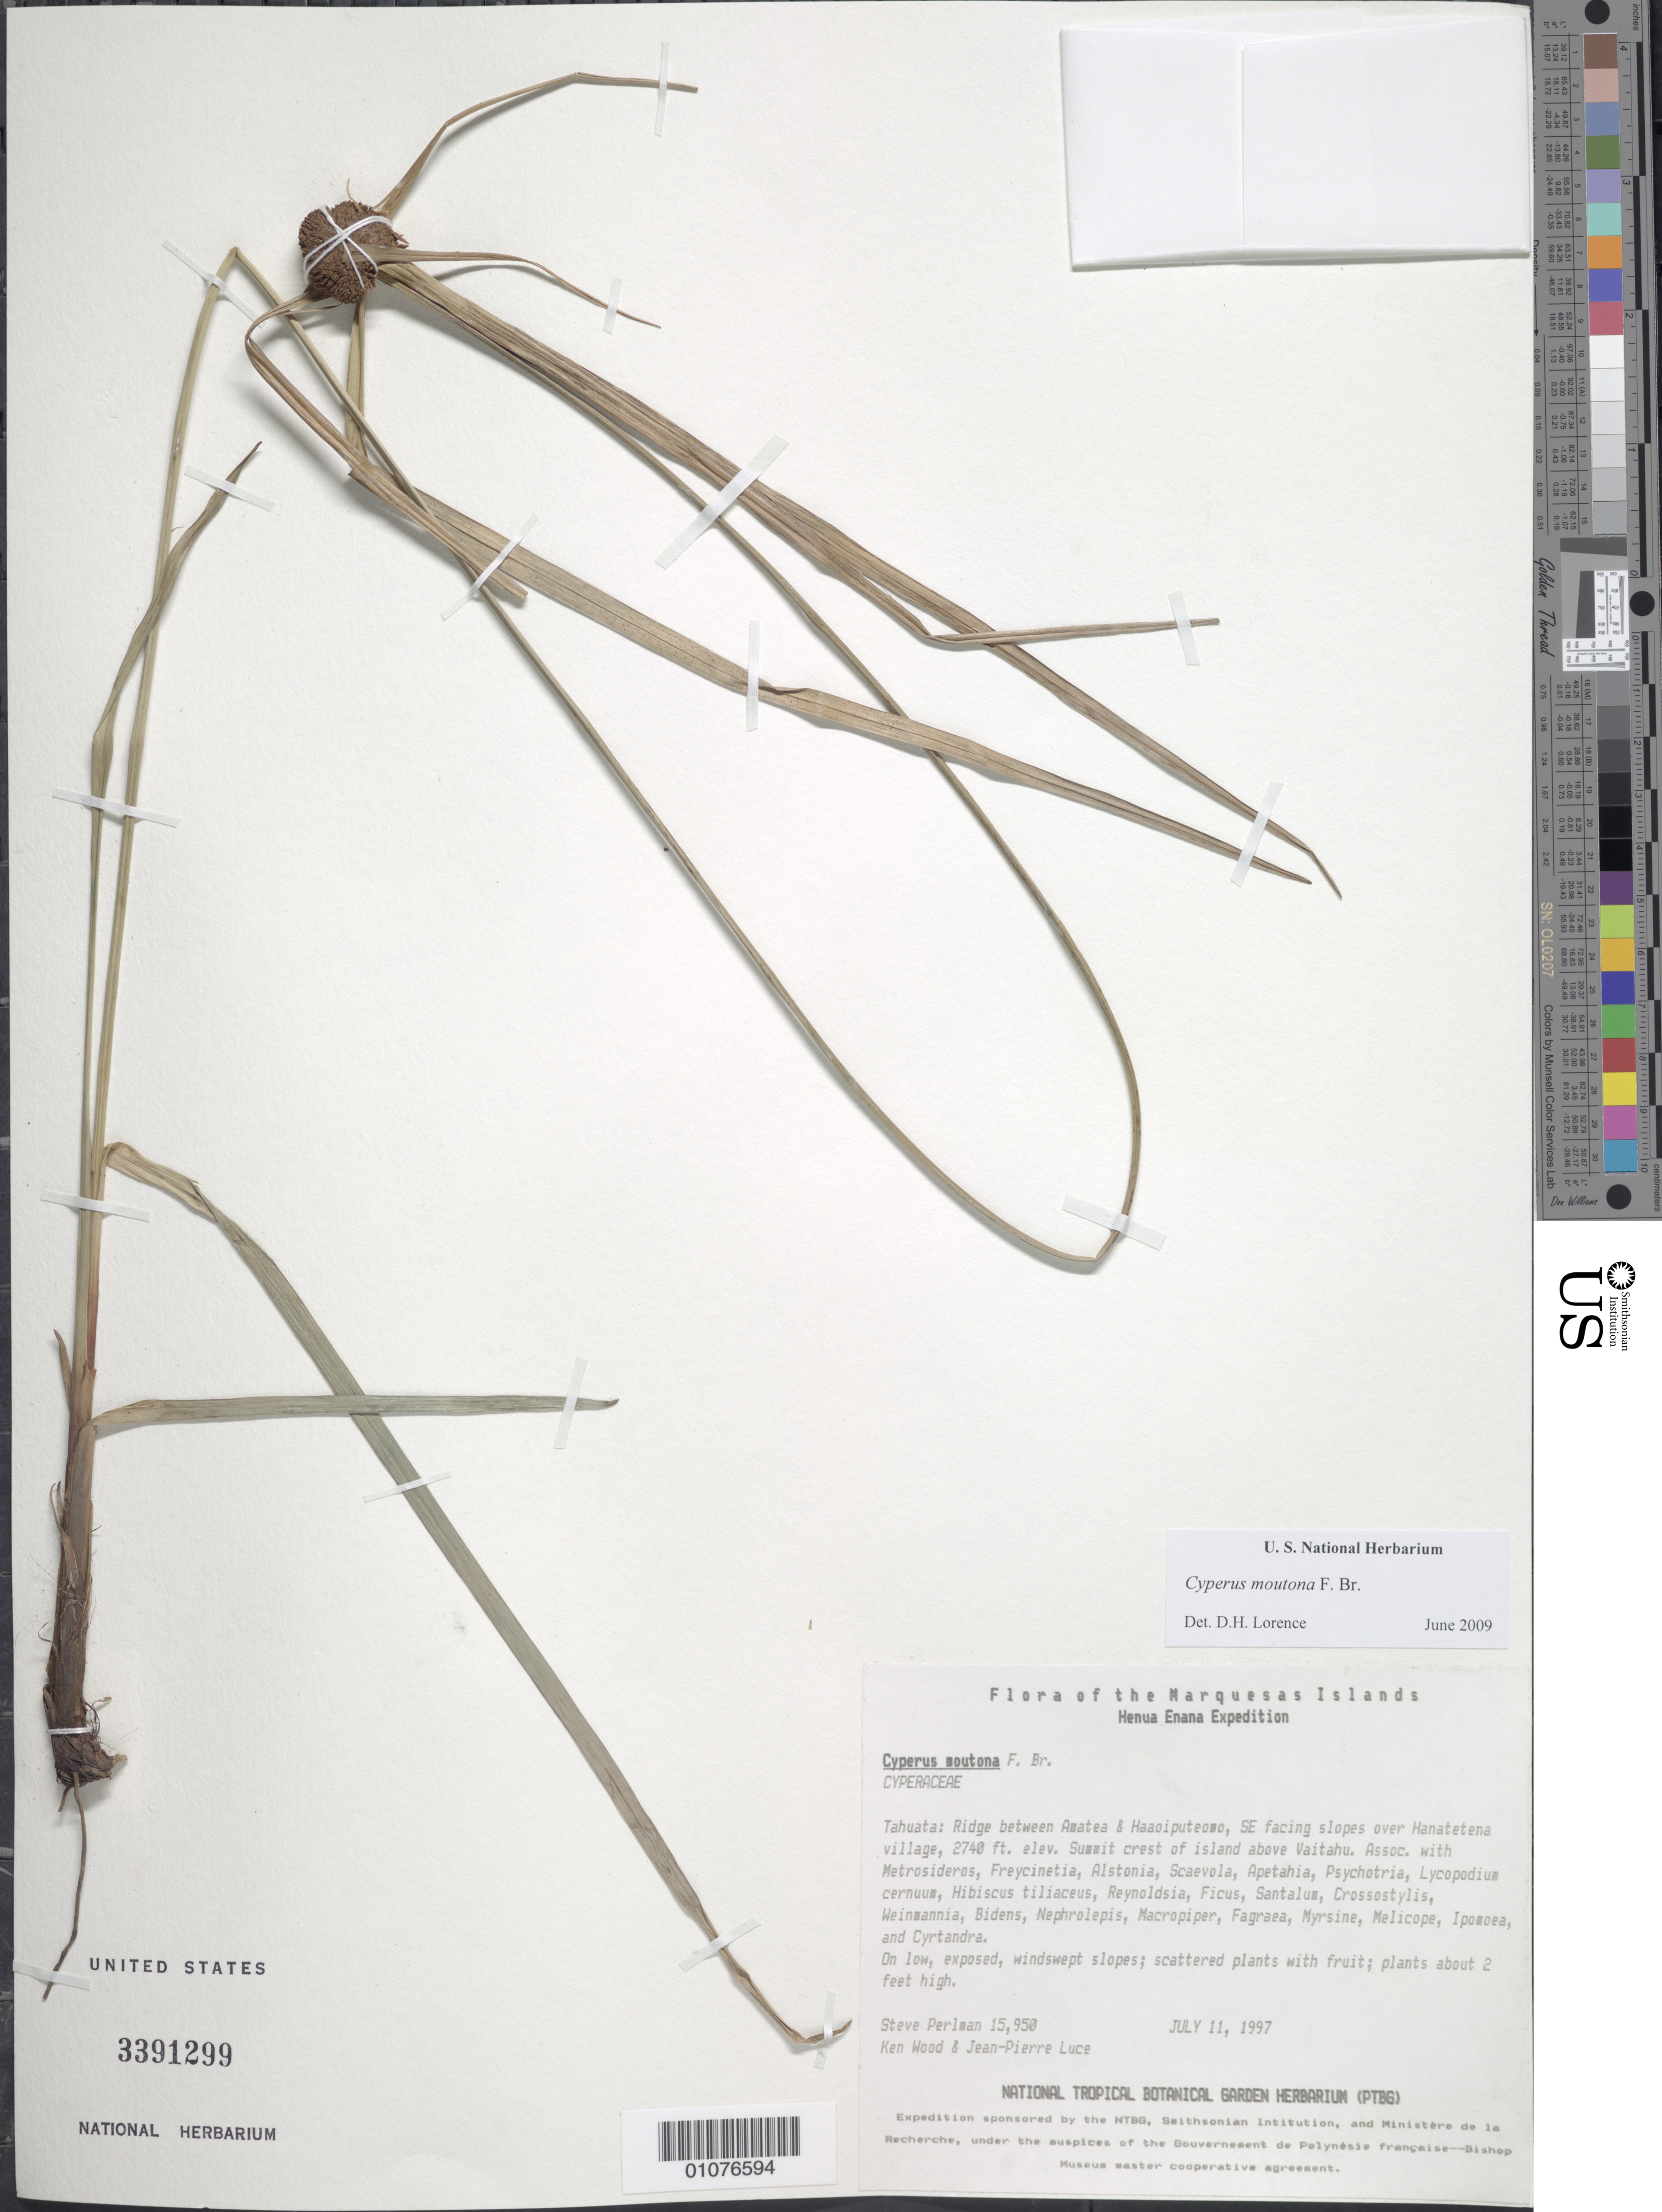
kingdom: Plantae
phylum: Tracheophyta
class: Liliopsida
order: Poales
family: Cyperaceae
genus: Cyperus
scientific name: Cyperus moutona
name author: F. Br.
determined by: Lorence, David H., (PTBG), National Tropical Botanical Garden (UNITED STATES)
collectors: S. P. Perlman, K. R. Wood & J. Luce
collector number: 15950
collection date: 1997-07-11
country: French Polynesia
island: Tahuata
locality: Ridge between Amatea & Haaoiputeomo, SE facing slopes and cliffs over Hanatetena village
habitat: In low exposed windswept slopes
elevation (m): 835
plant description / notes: Summit crest of island above Vaitahu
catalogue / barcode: US 3391299